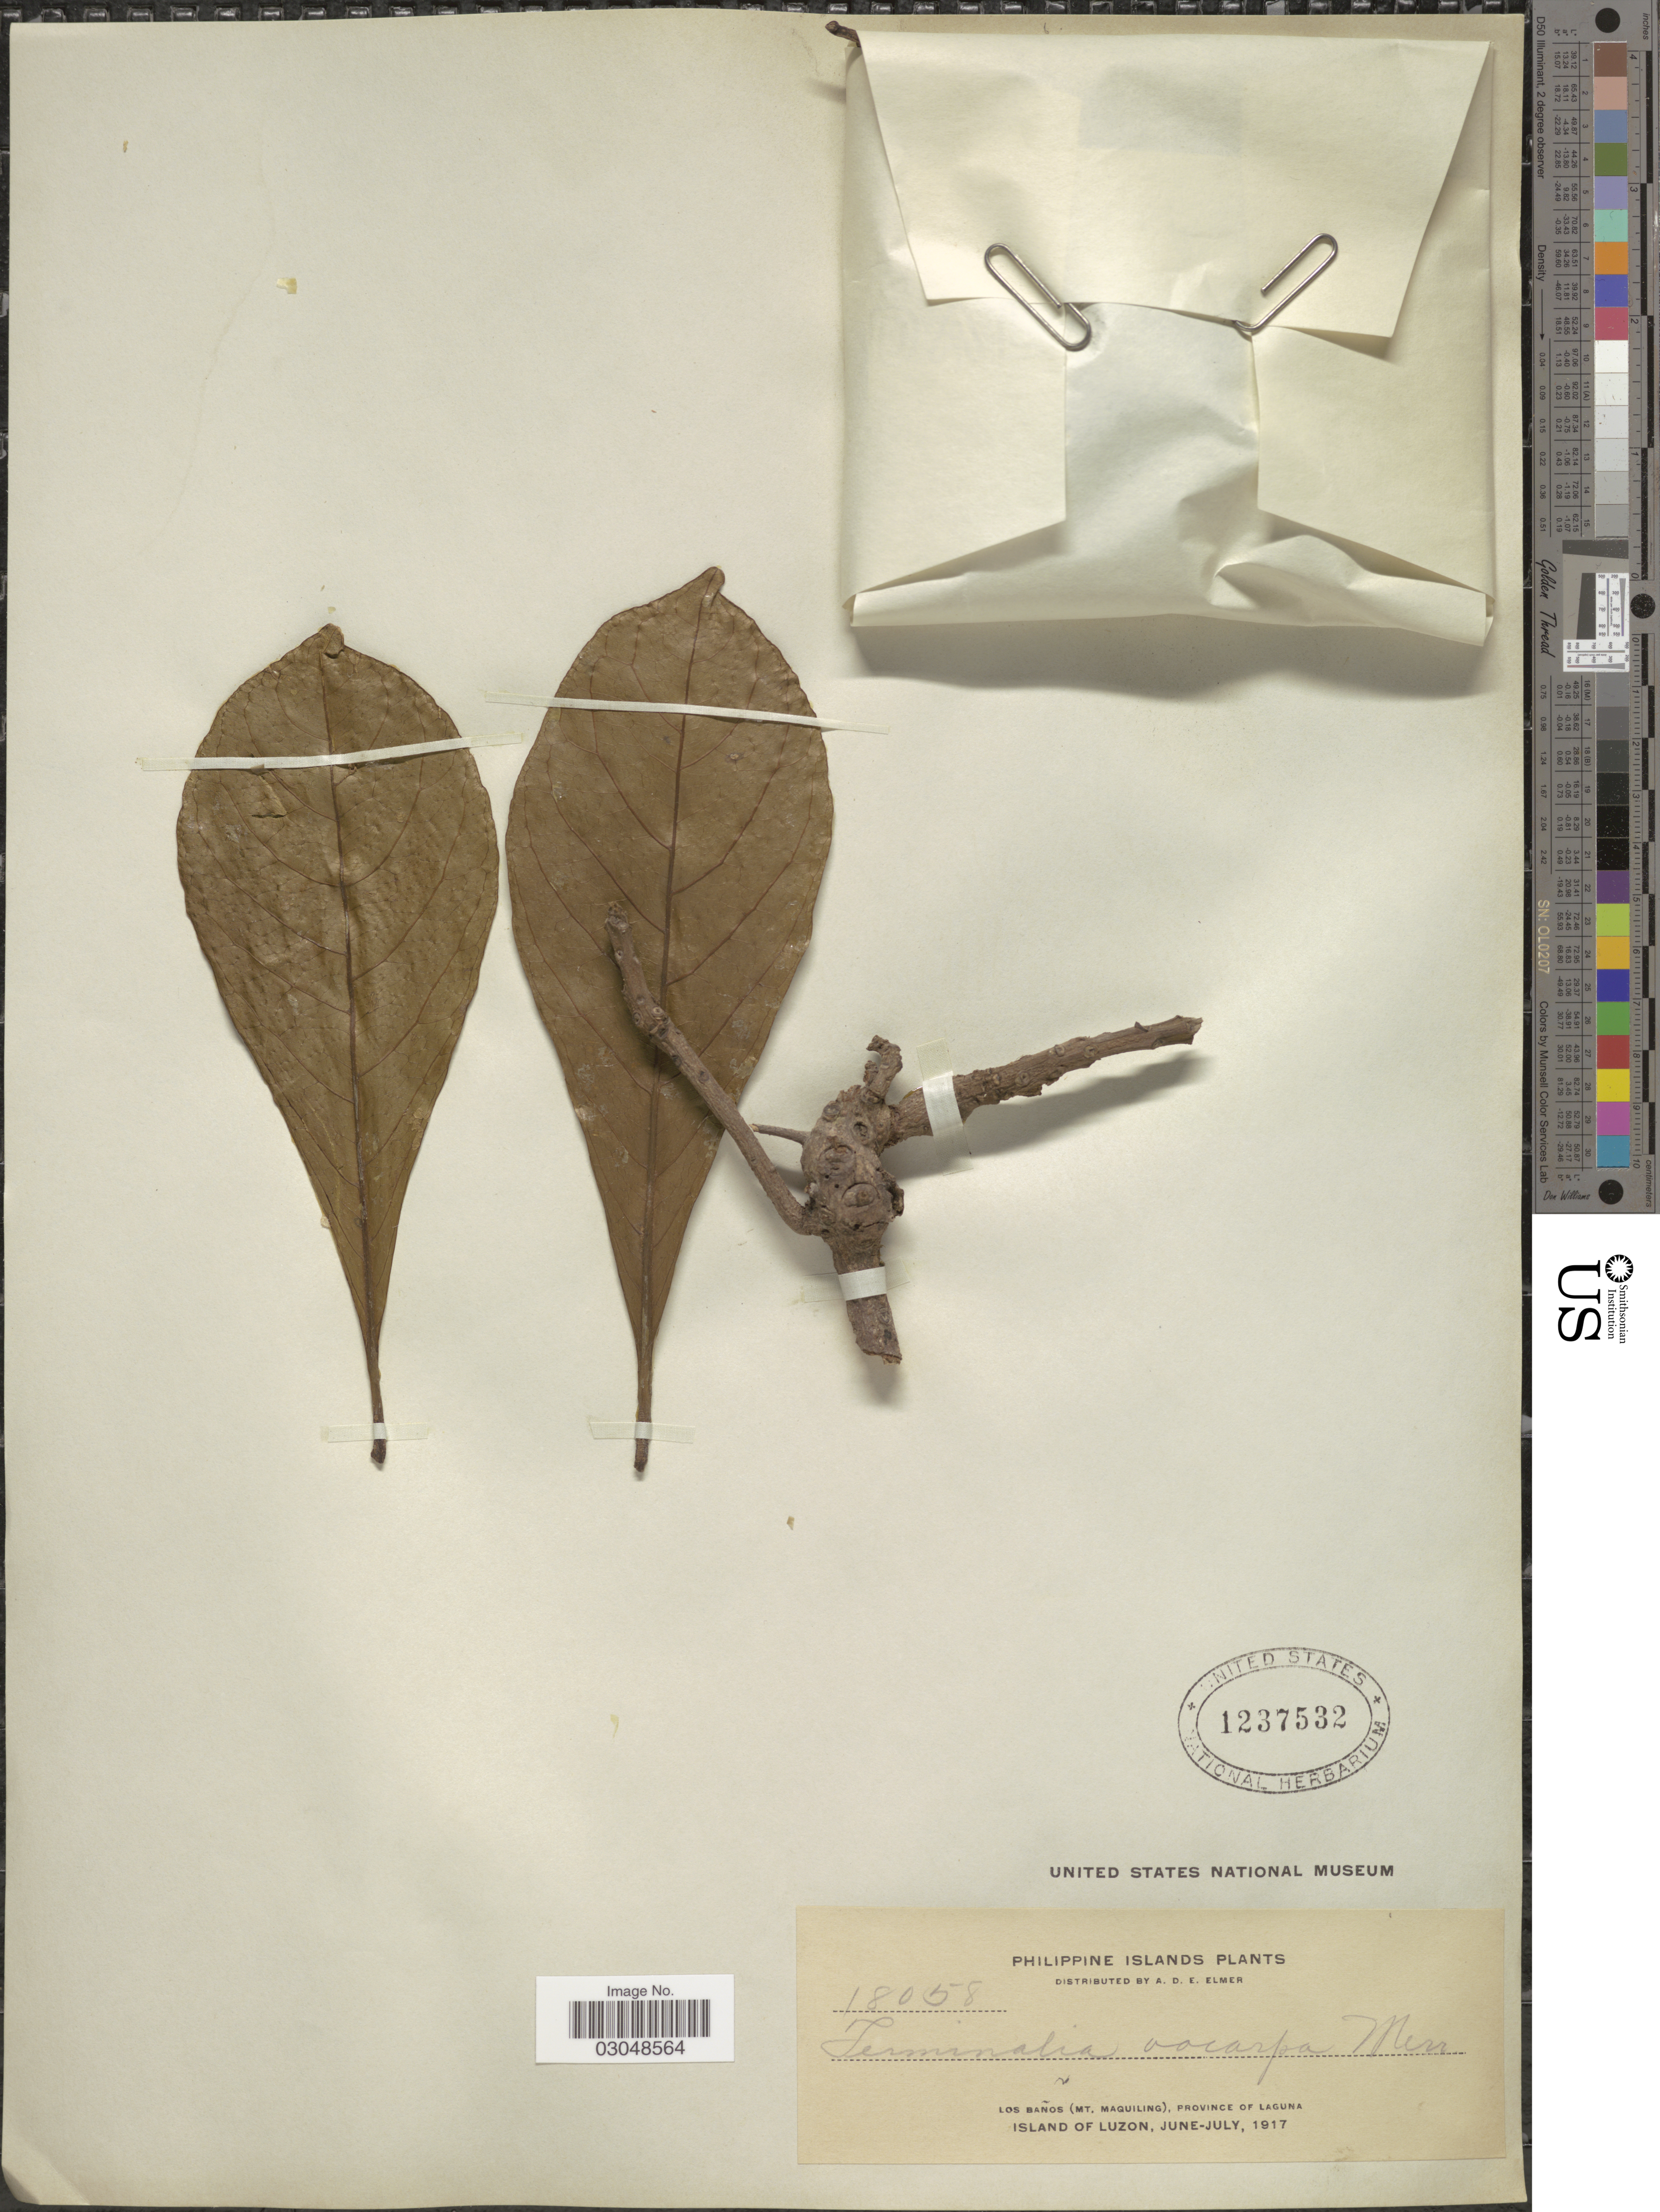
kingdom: Plantae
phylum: Tracheophyta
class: Magnoliopsida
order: Myrtales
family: Combretaceae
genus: Terminalia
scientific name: Terminalia oocarpa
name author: Merr.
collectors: A. D. E. Elmer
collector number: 18058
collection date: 1917-06/1917-07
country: Philippines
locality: Philippine Islands, Los Baños (Mt. Maquiling), Province of Laguna, Island of Luzon.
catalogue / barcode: US 1237532